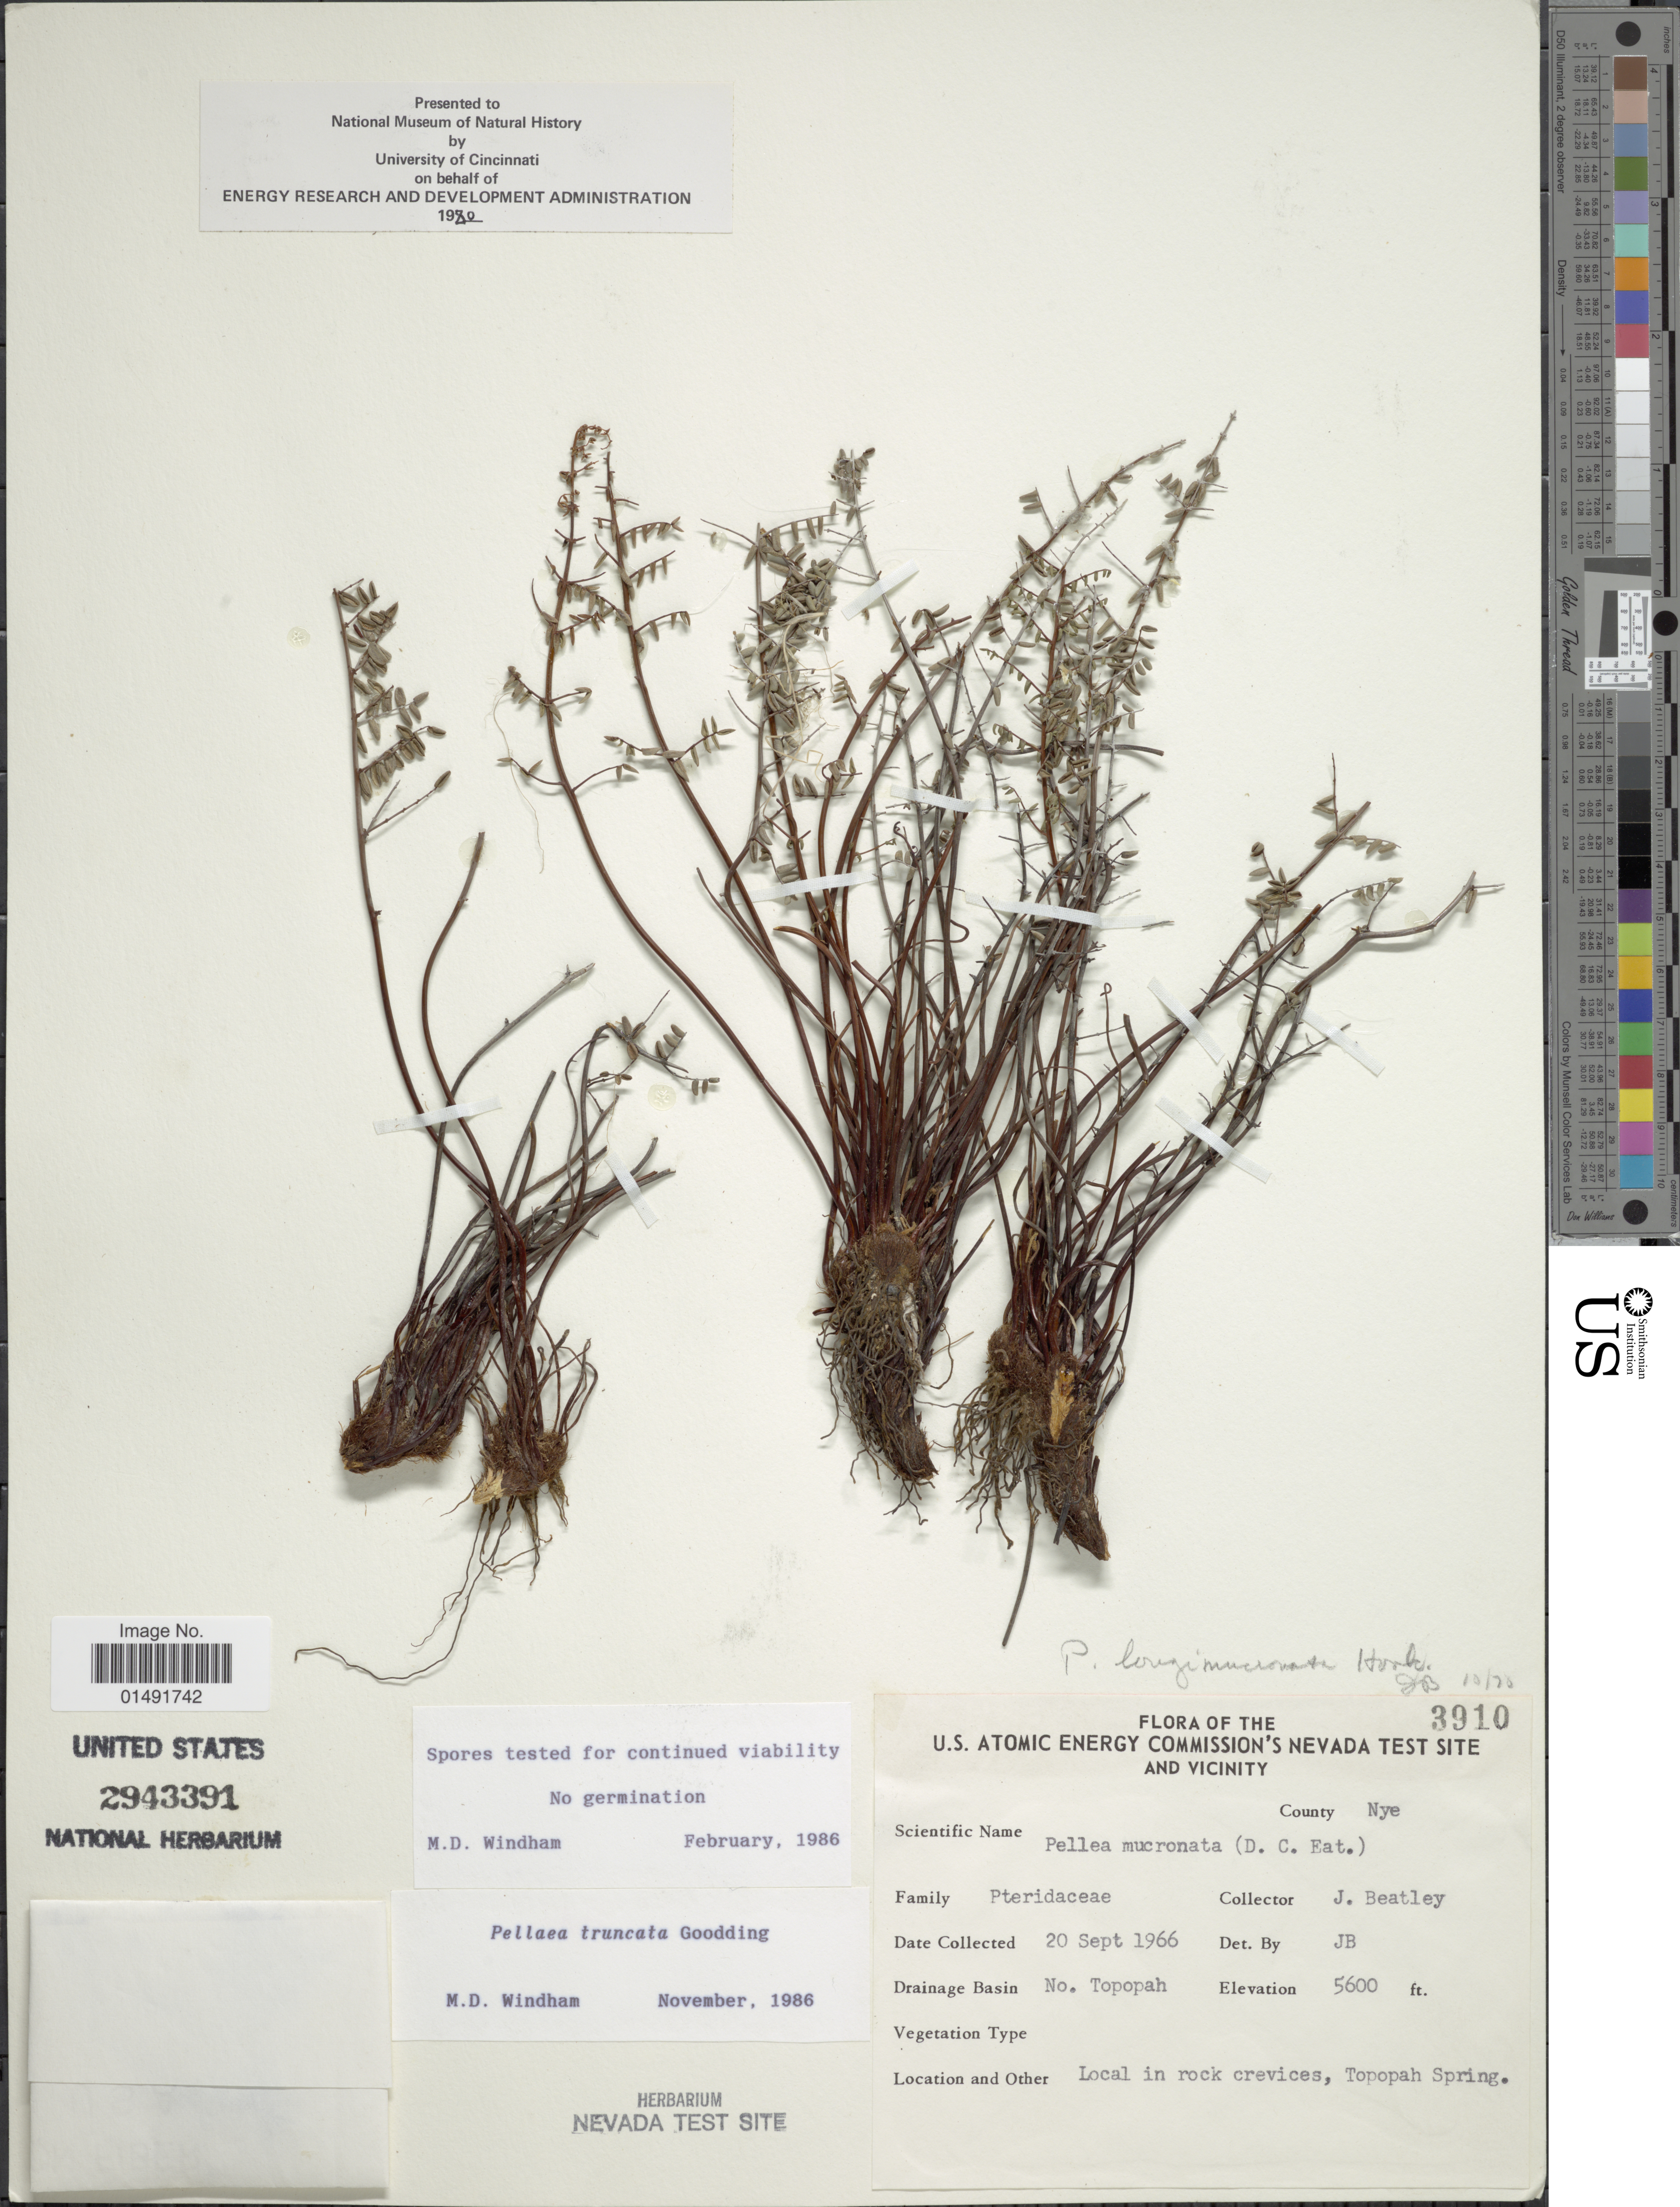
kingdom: Plantae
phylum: Tracheophyta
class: Polypodiopsida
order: Polypodiales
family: Pteridaceae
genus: Pellaea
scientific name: Pellaea truncata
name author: Goodd.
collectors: J. C. Beatley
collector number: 3910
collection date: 1966-09-20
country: United States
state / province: Nevada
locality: U.S. Atomic Energy Commision's Nevada Test Site and vicinity, County Nye, Local in rock crevices, Topopah Spring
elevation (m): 1707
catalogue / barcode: US 2943391